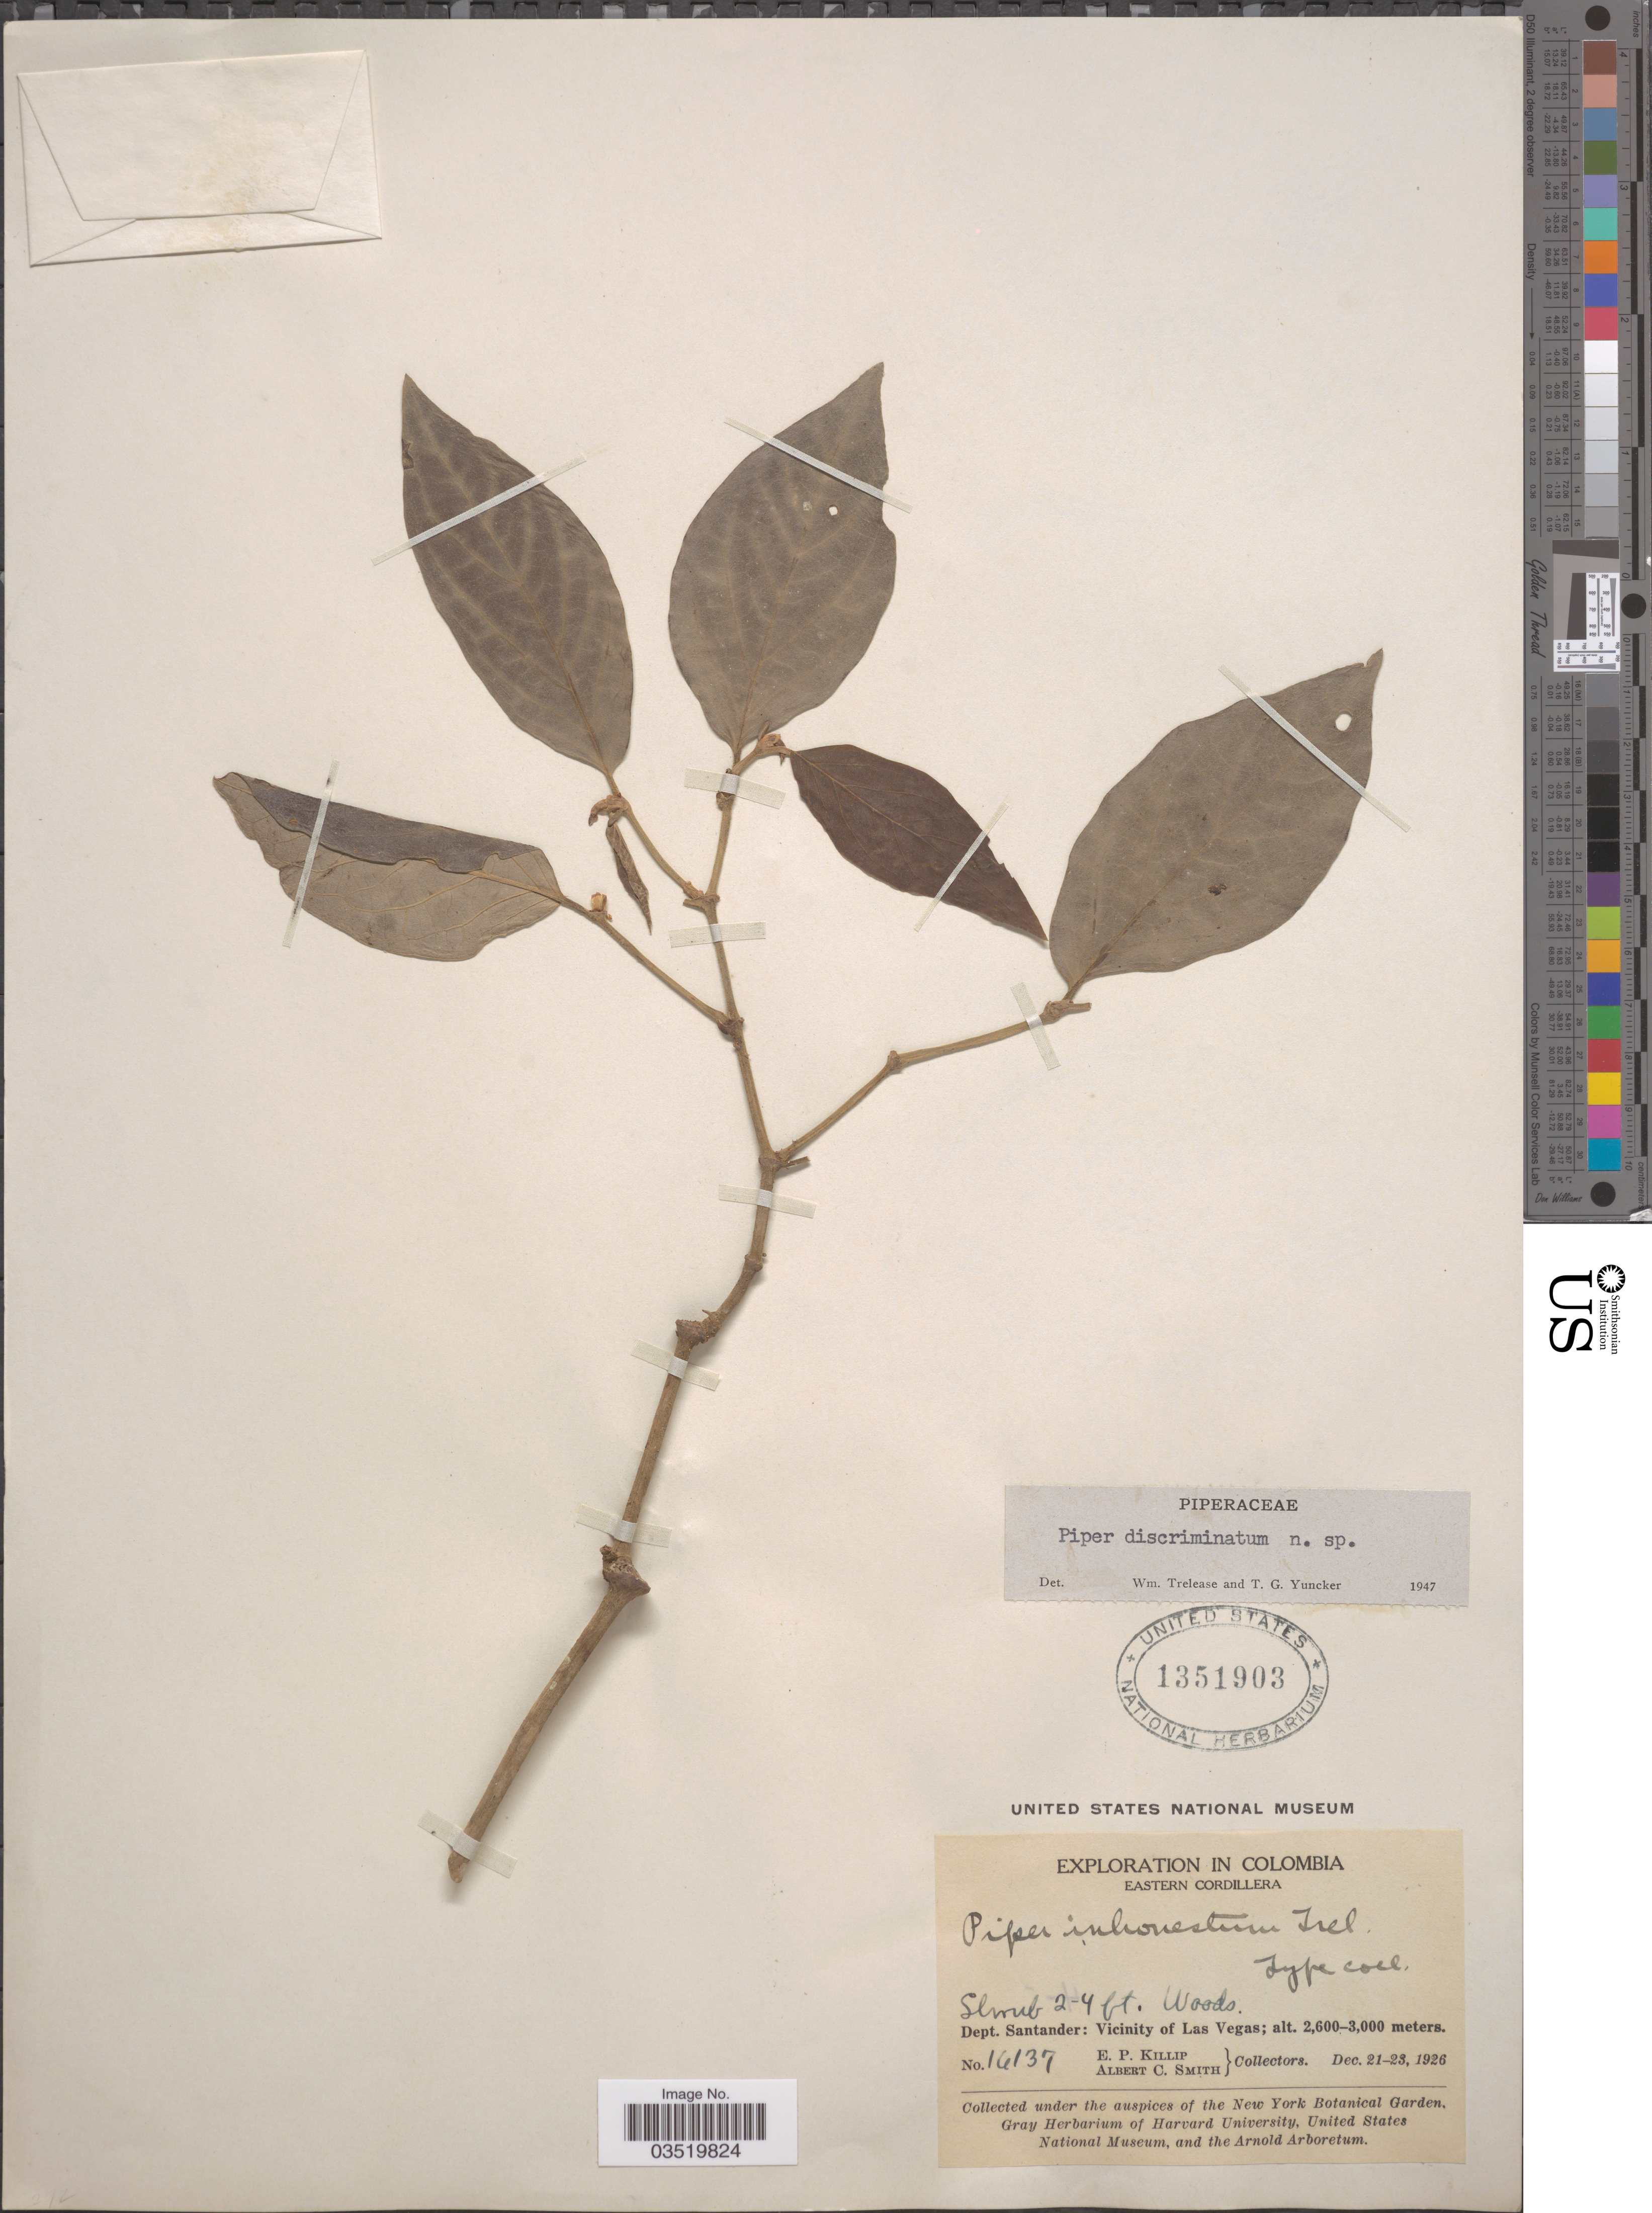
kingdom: Plantae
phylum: Tracheophyta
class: Magnoliopsida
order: Piperales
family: Piperaceae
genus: Piper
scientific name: Piper discriminatum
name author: Trel. & Yunck.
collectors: E. P. Killip & A. C. Smith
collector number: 16137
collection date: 1926-12-21/1926-12-23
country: Colombia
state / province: Santander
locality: Eastern Cordillera. Dept. Santander: Vicinity of Las Vegas.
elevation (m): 2600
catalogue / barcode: US 1351903